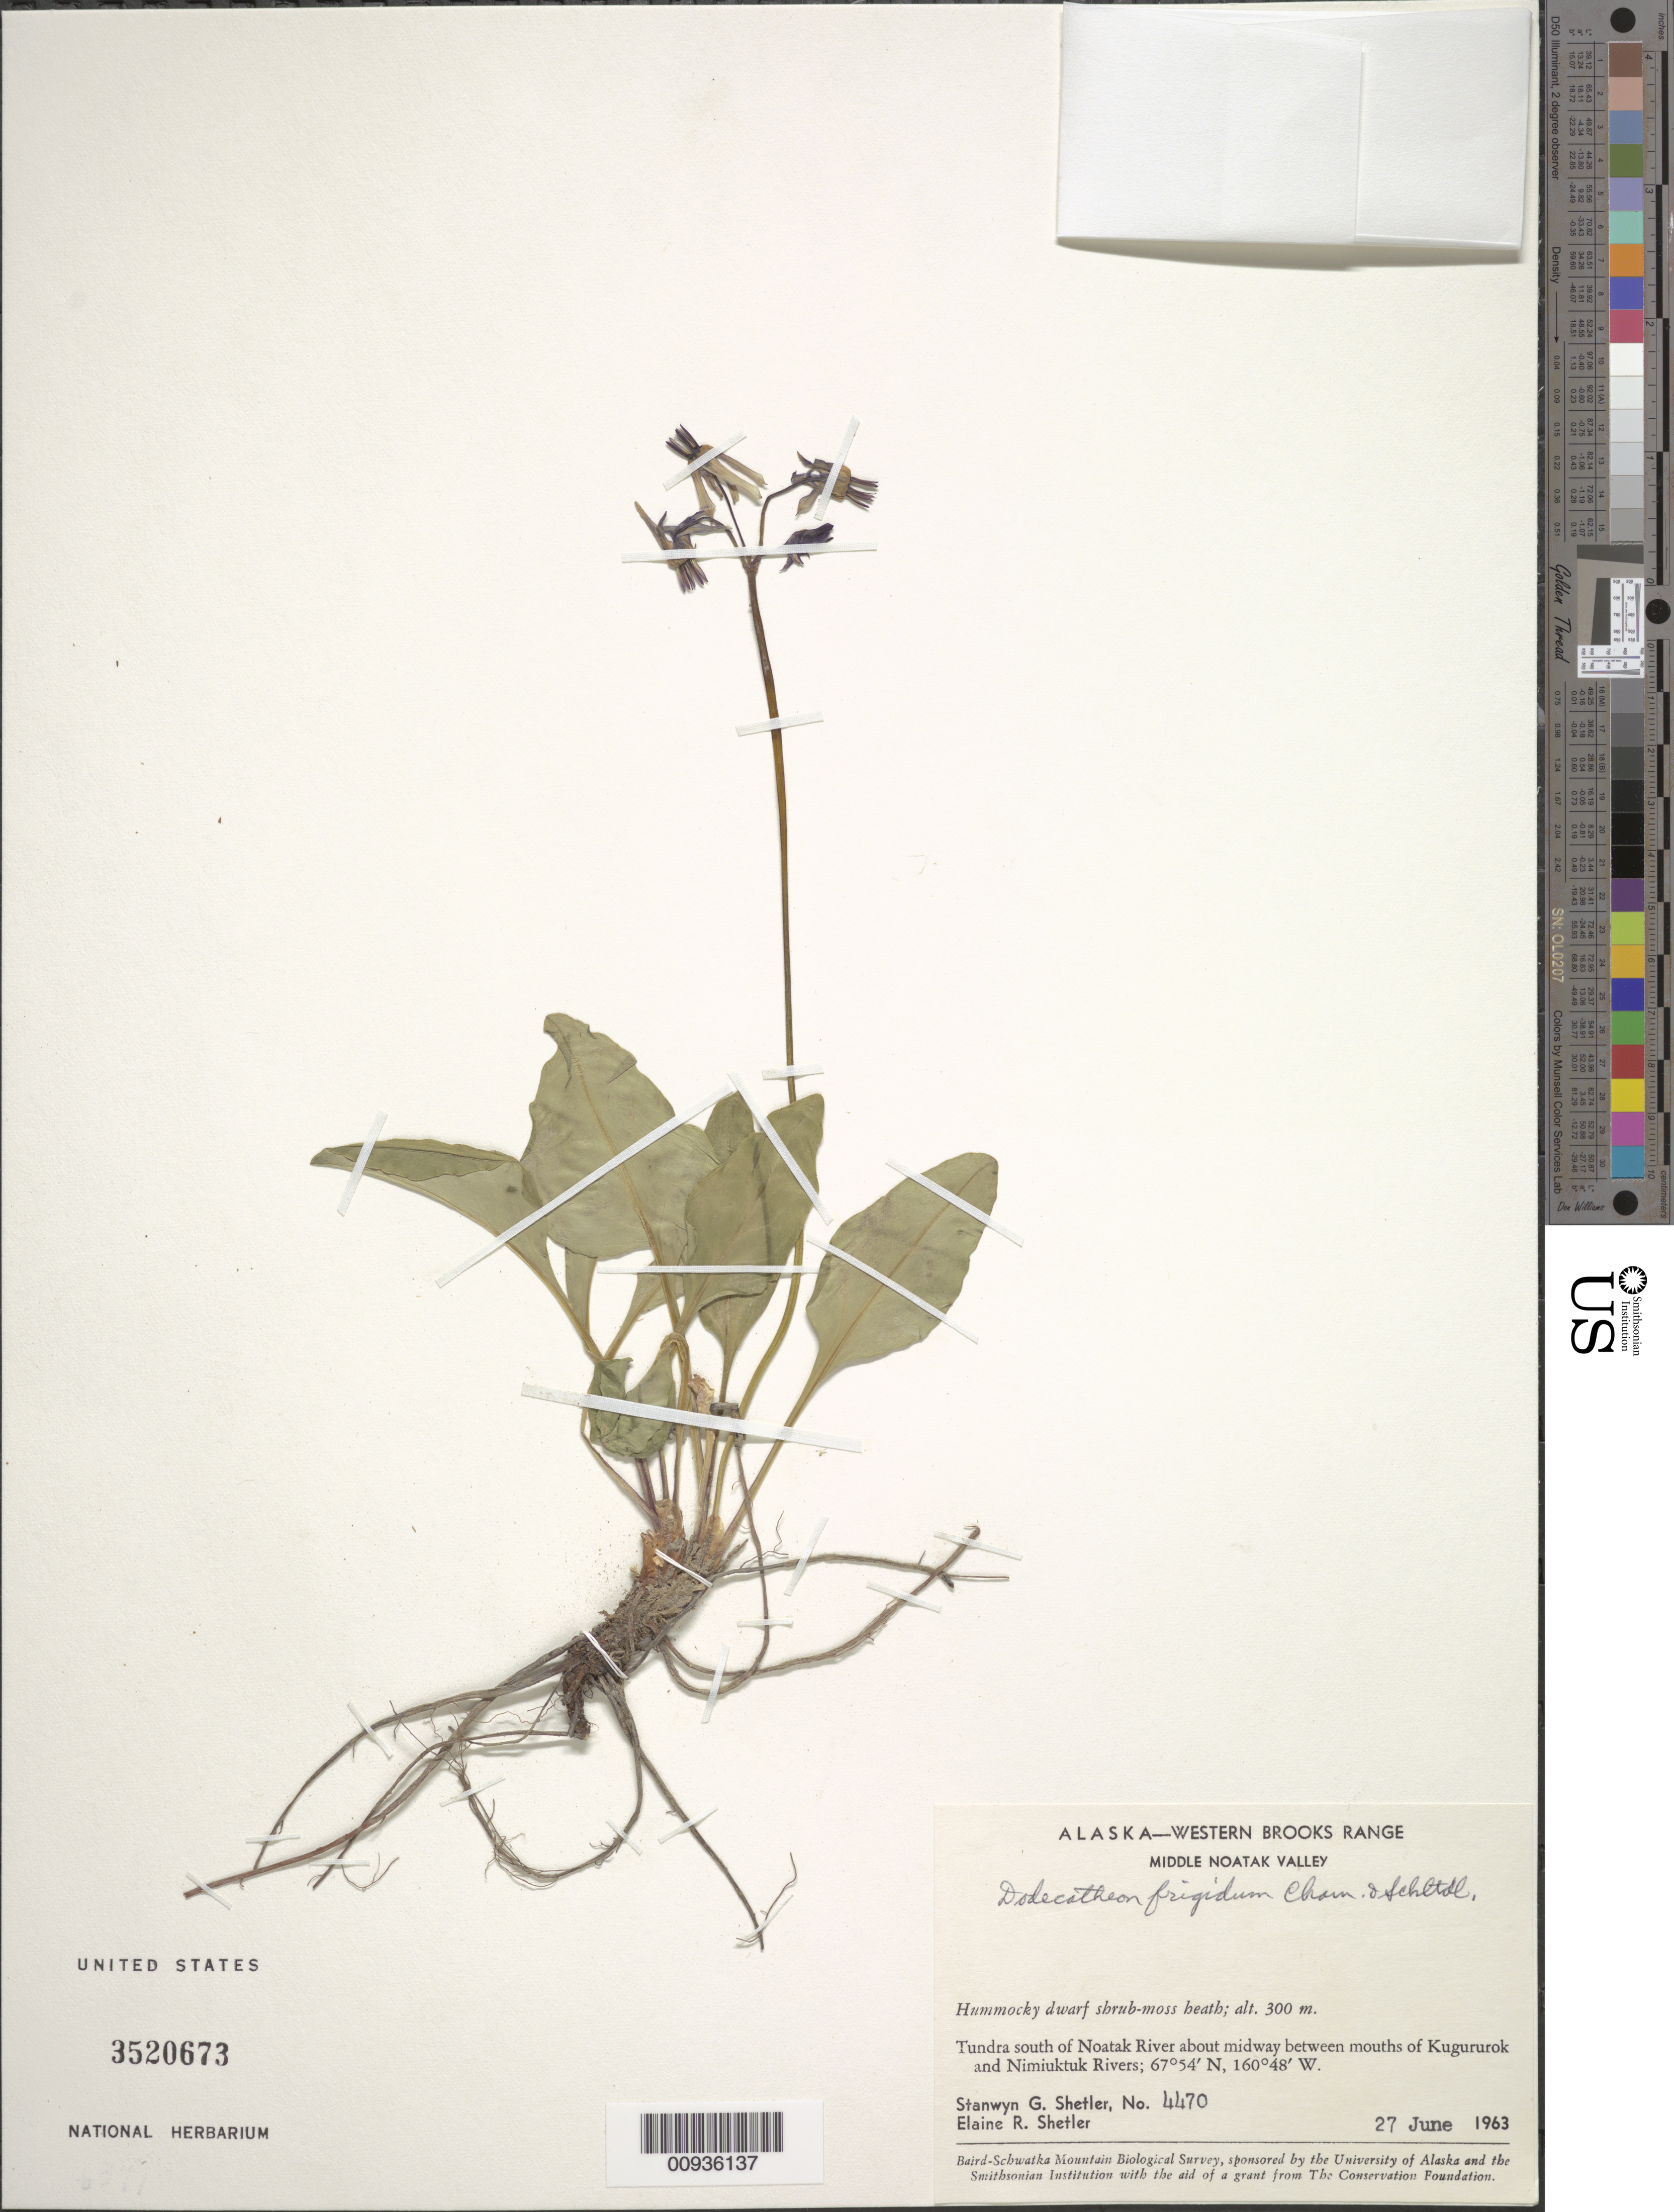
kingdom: Plantae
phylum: Tracheophyta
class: Magnoliopsida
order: Ericales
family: Primulaceae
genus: Dodecatheon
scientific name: Dodecatheon frigidum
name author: Cham. & Schltdl.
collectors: S. Shetler & E. R. Shetler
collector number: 4470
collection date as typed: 27 Jun 1963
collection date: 1963-06-27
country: United States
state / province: Alaska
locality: S of Noatak River about midway between mouths of Kugururok and Nimiuktuk Rivers. Western Brooks Range, Middle Noatak Valley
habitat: Tundra. Hummocky dwarf shrub-moss heath.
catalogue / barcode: US 3520673